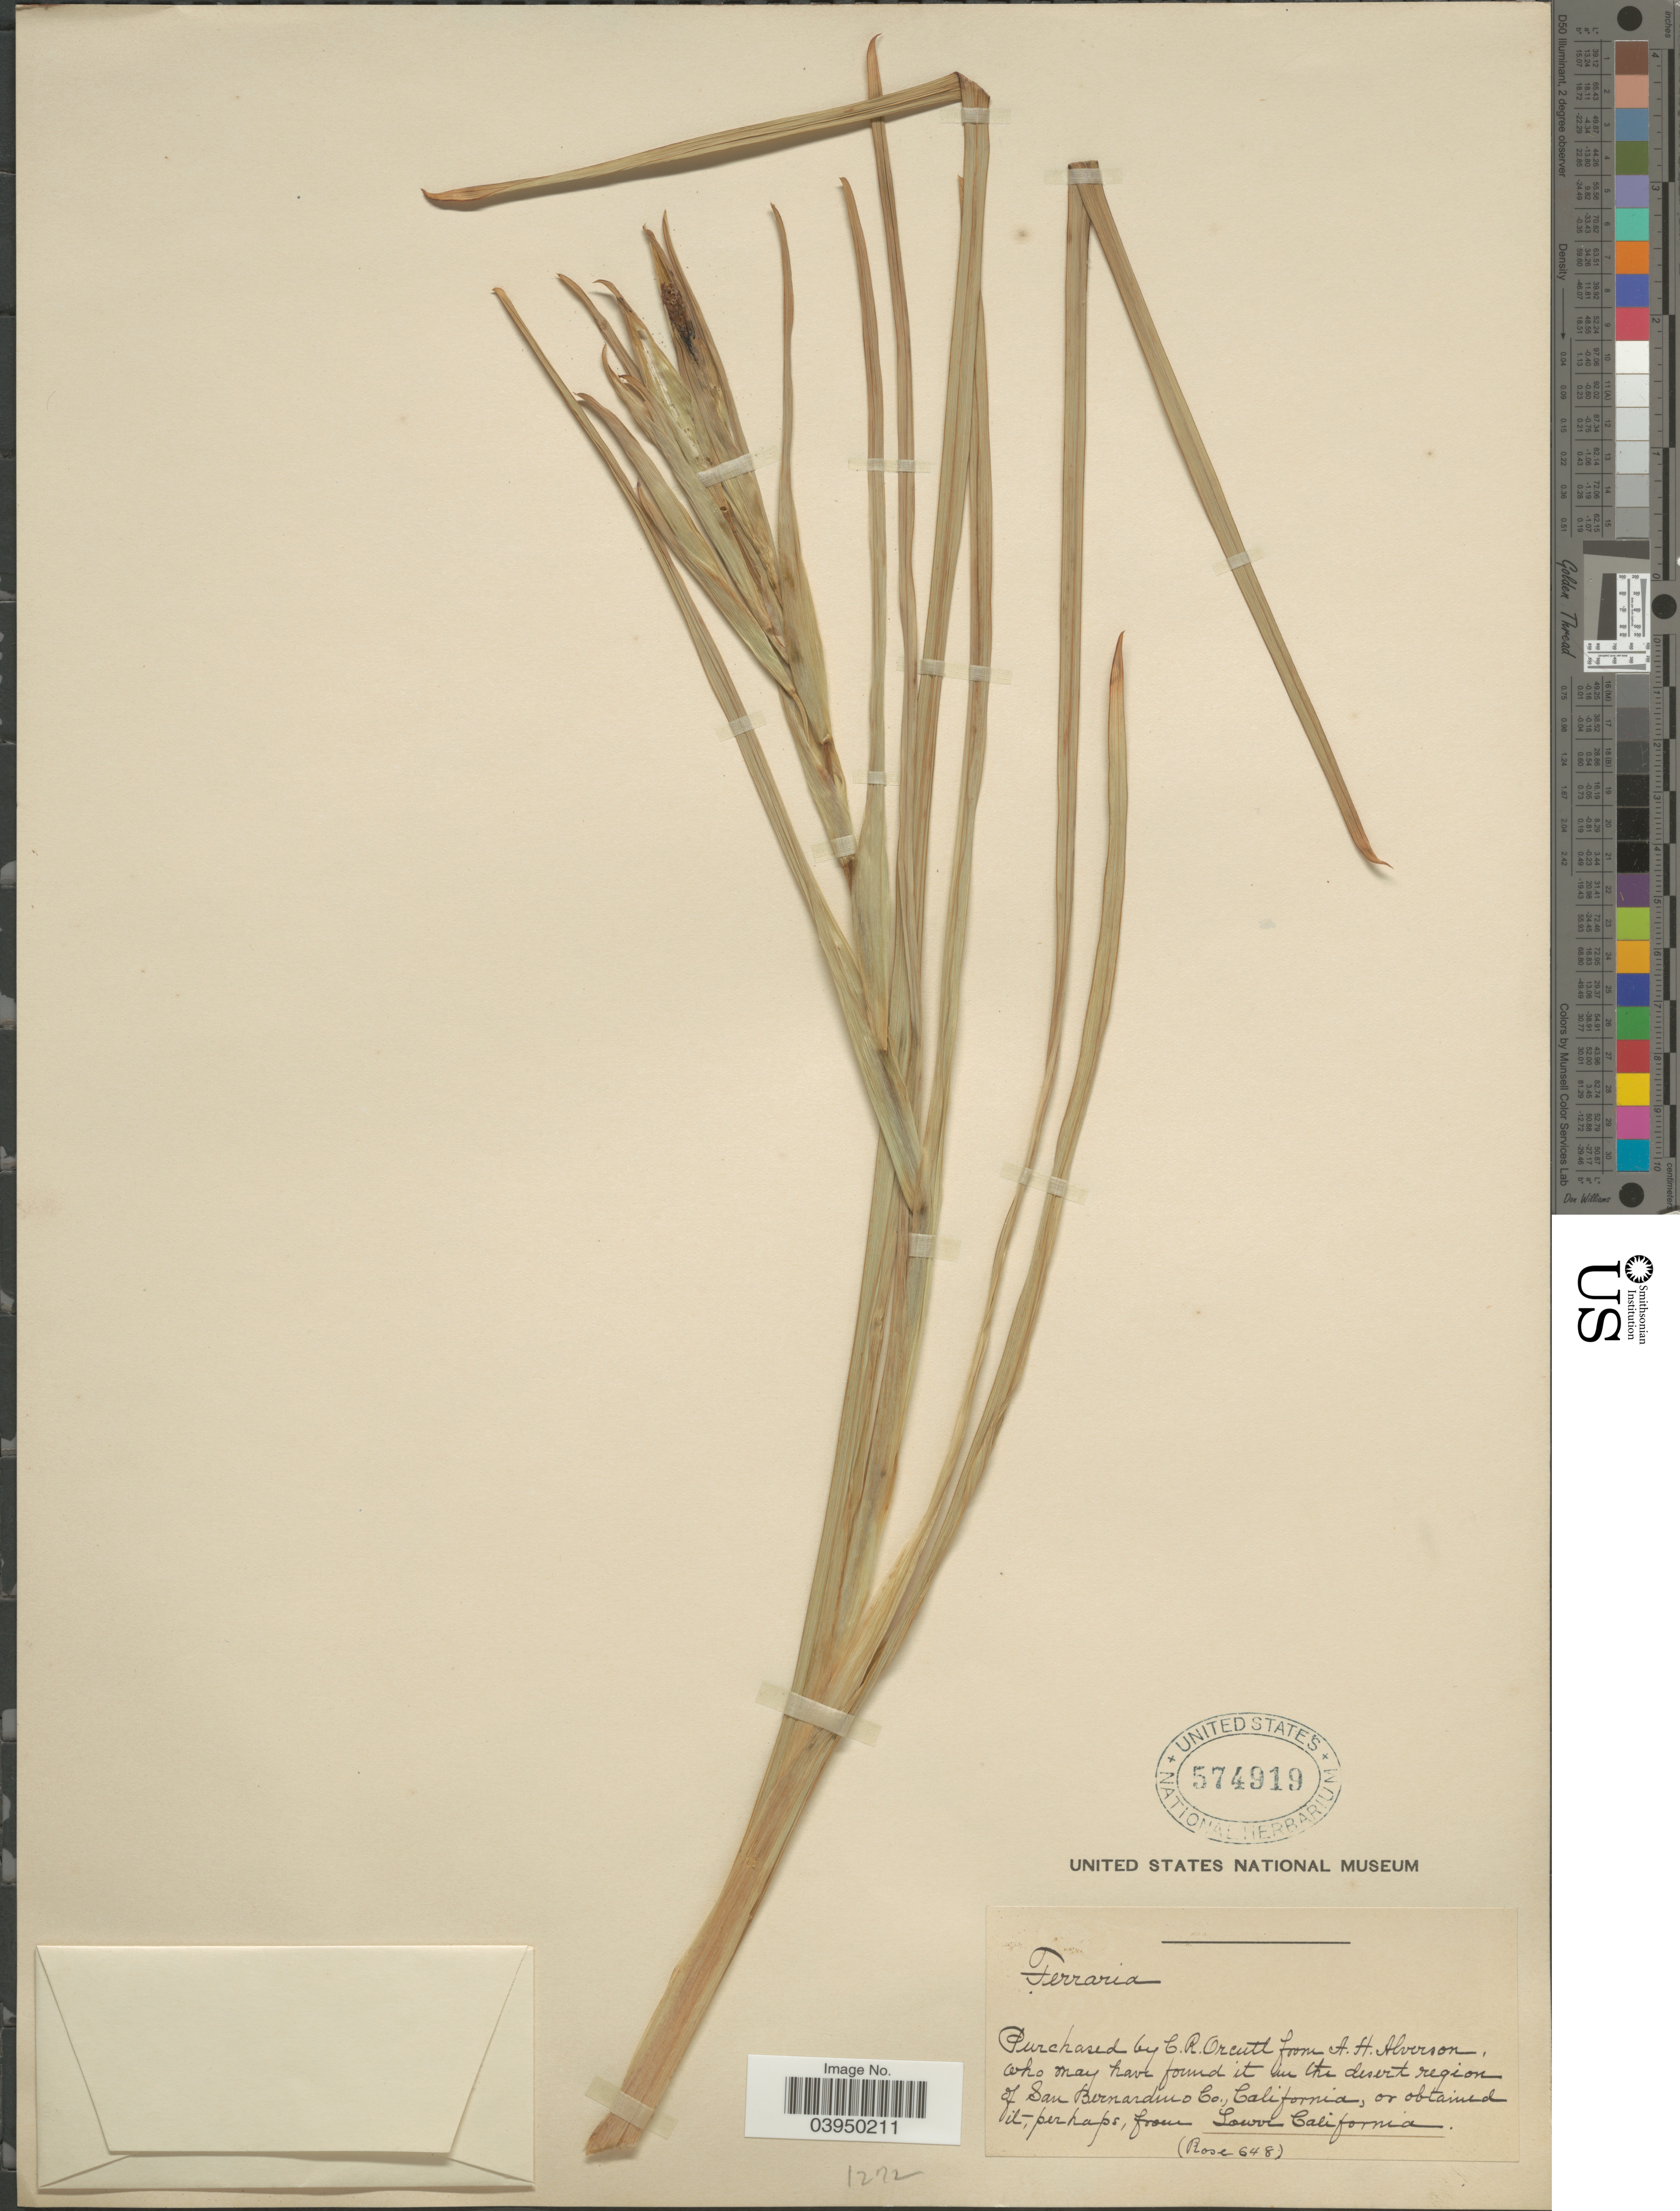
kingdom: Plantae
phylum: Tracheophyta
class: Liliopsida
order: Asparagales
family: Iridaceae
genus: Ferraria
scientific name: Ferraria sp.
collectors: A. H. Alverson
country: United States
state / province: California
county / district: San Bernardino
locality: In the desert region of San Bernardino Co.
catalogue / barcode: US 574919